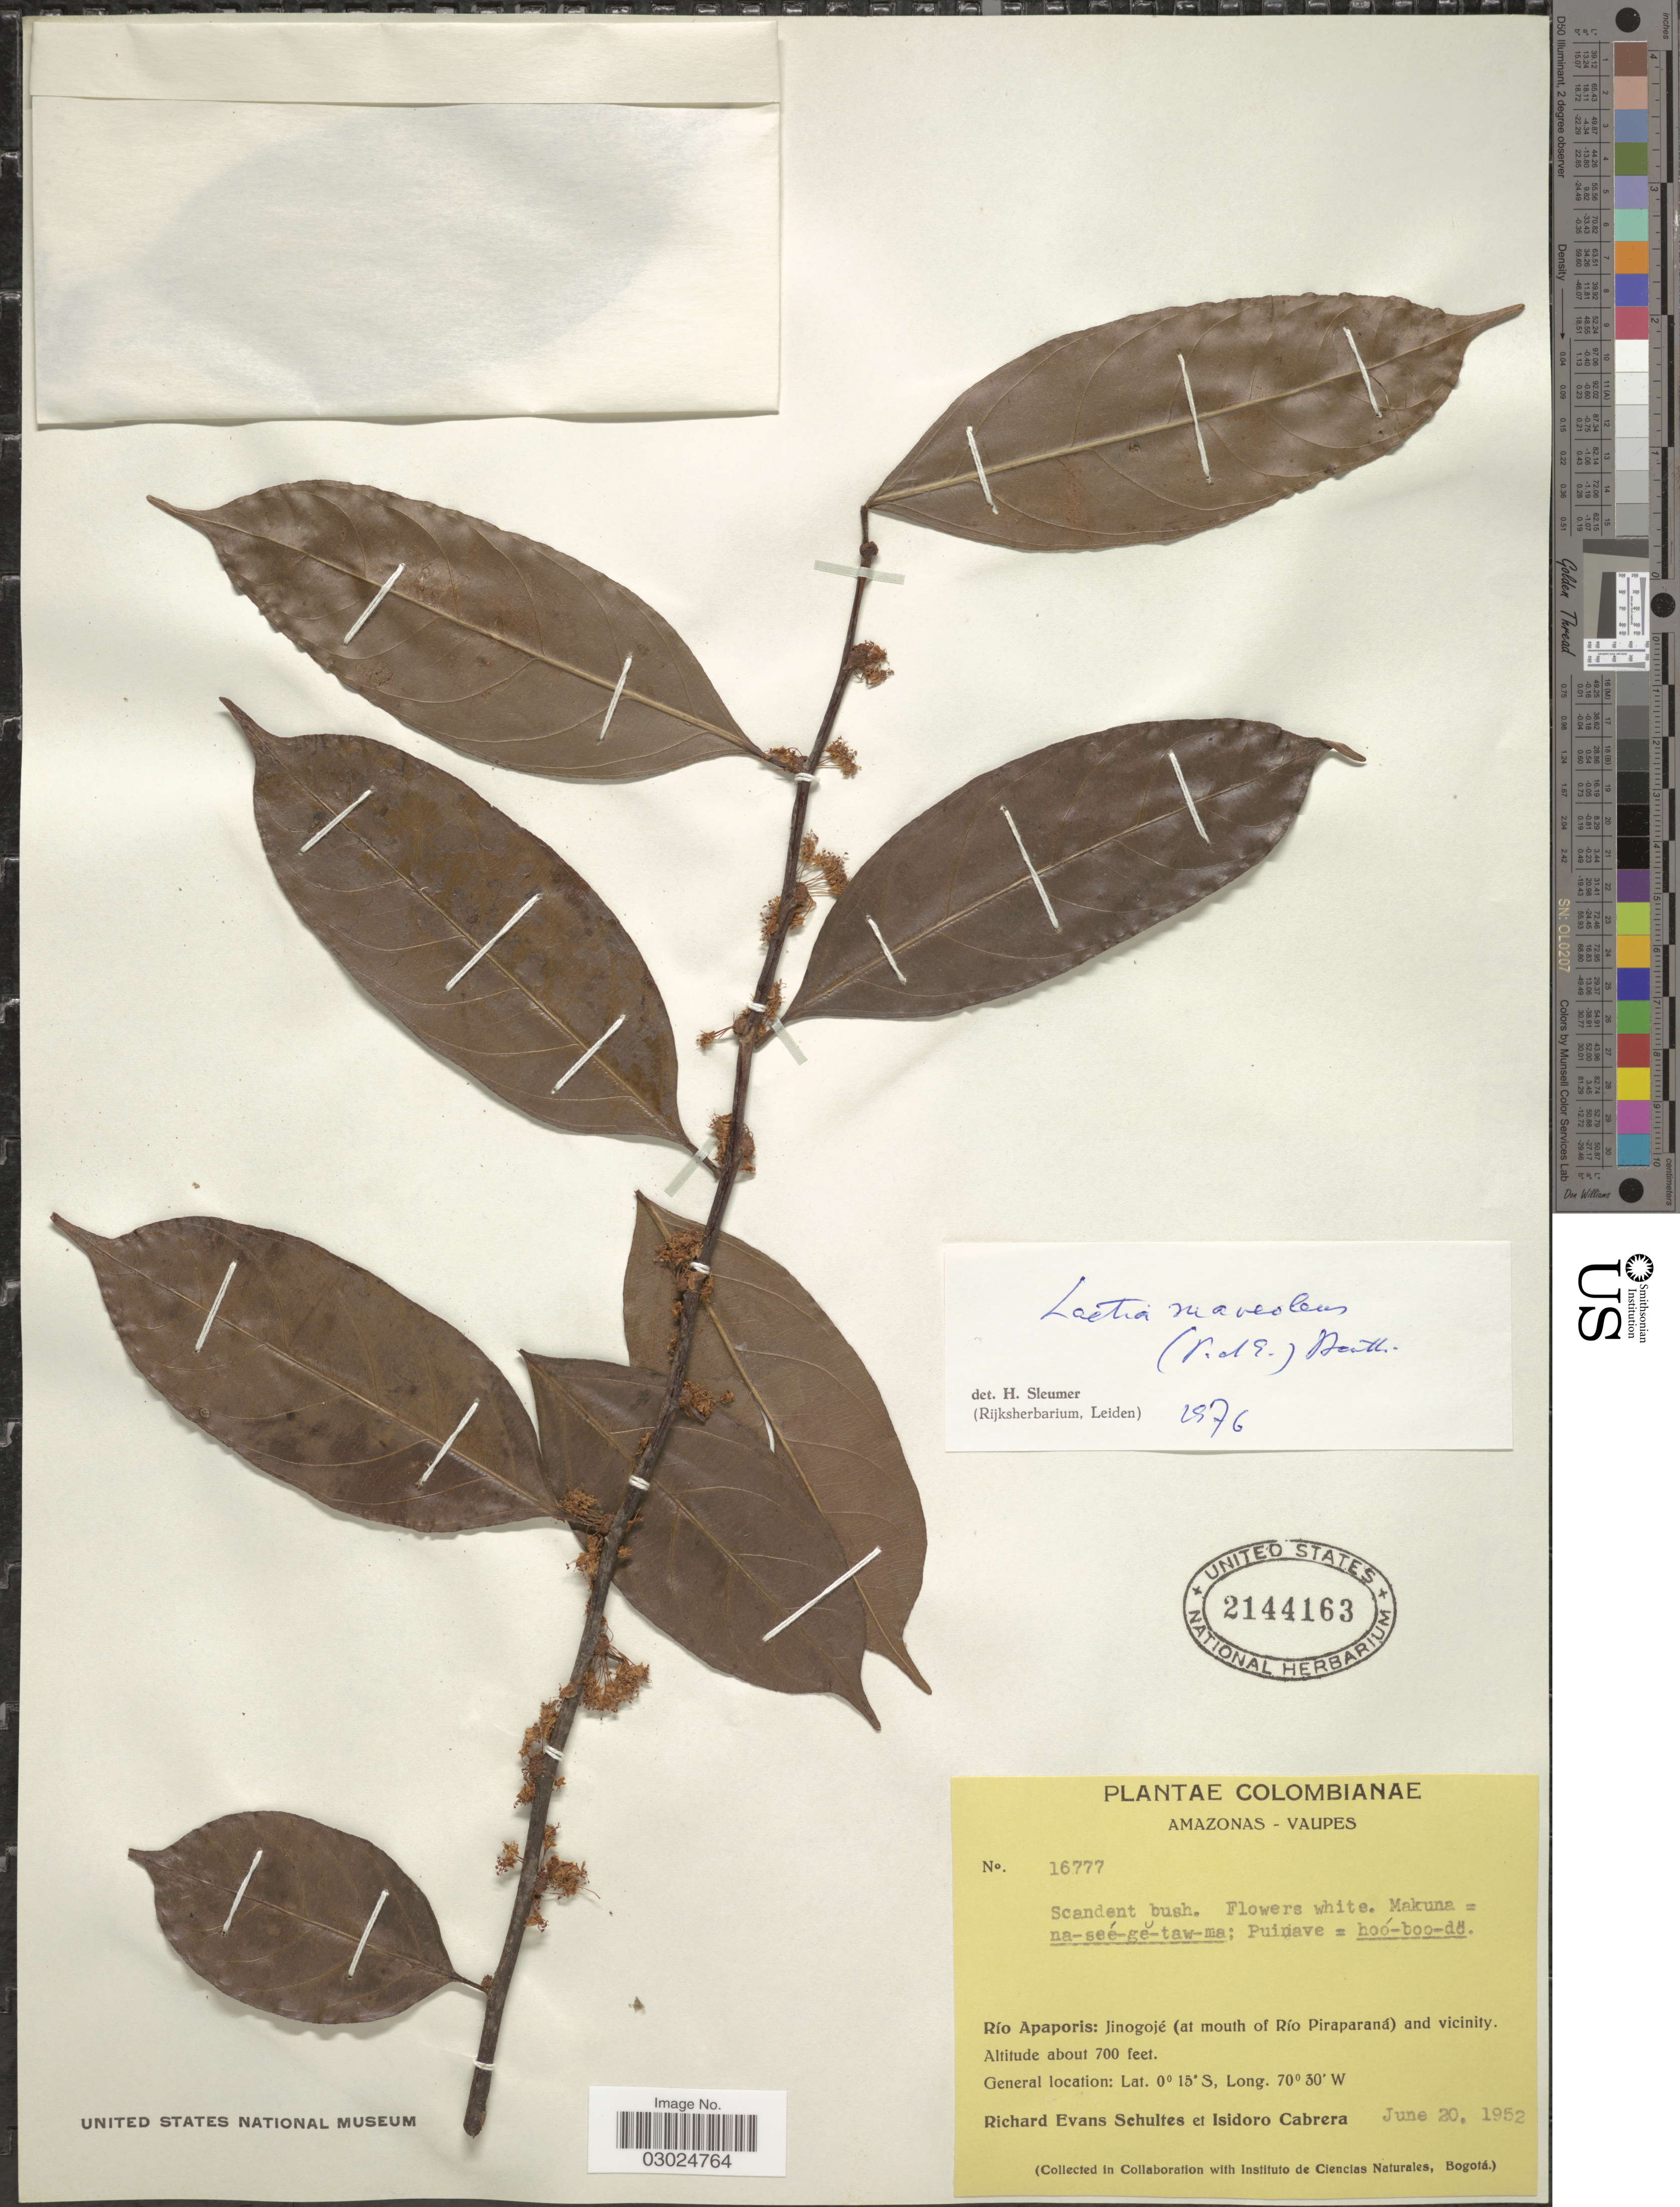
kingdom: Plantae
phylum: Tracheophyta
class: Magnoliopsida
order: Malpighiales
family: Salicaceae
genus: Laetia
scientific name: Laetia suaveolens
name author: (Poepp.) Benth.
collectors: R. E. Schultes & I. Cabrera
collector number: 16777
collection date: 1952-06-20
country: Colombia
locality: Amazonas-Vaupés, Río Apaporis, Jinogojé (near mouth of Río Pirapraná) and vicinity.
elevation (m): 213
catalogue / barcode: US 2144163